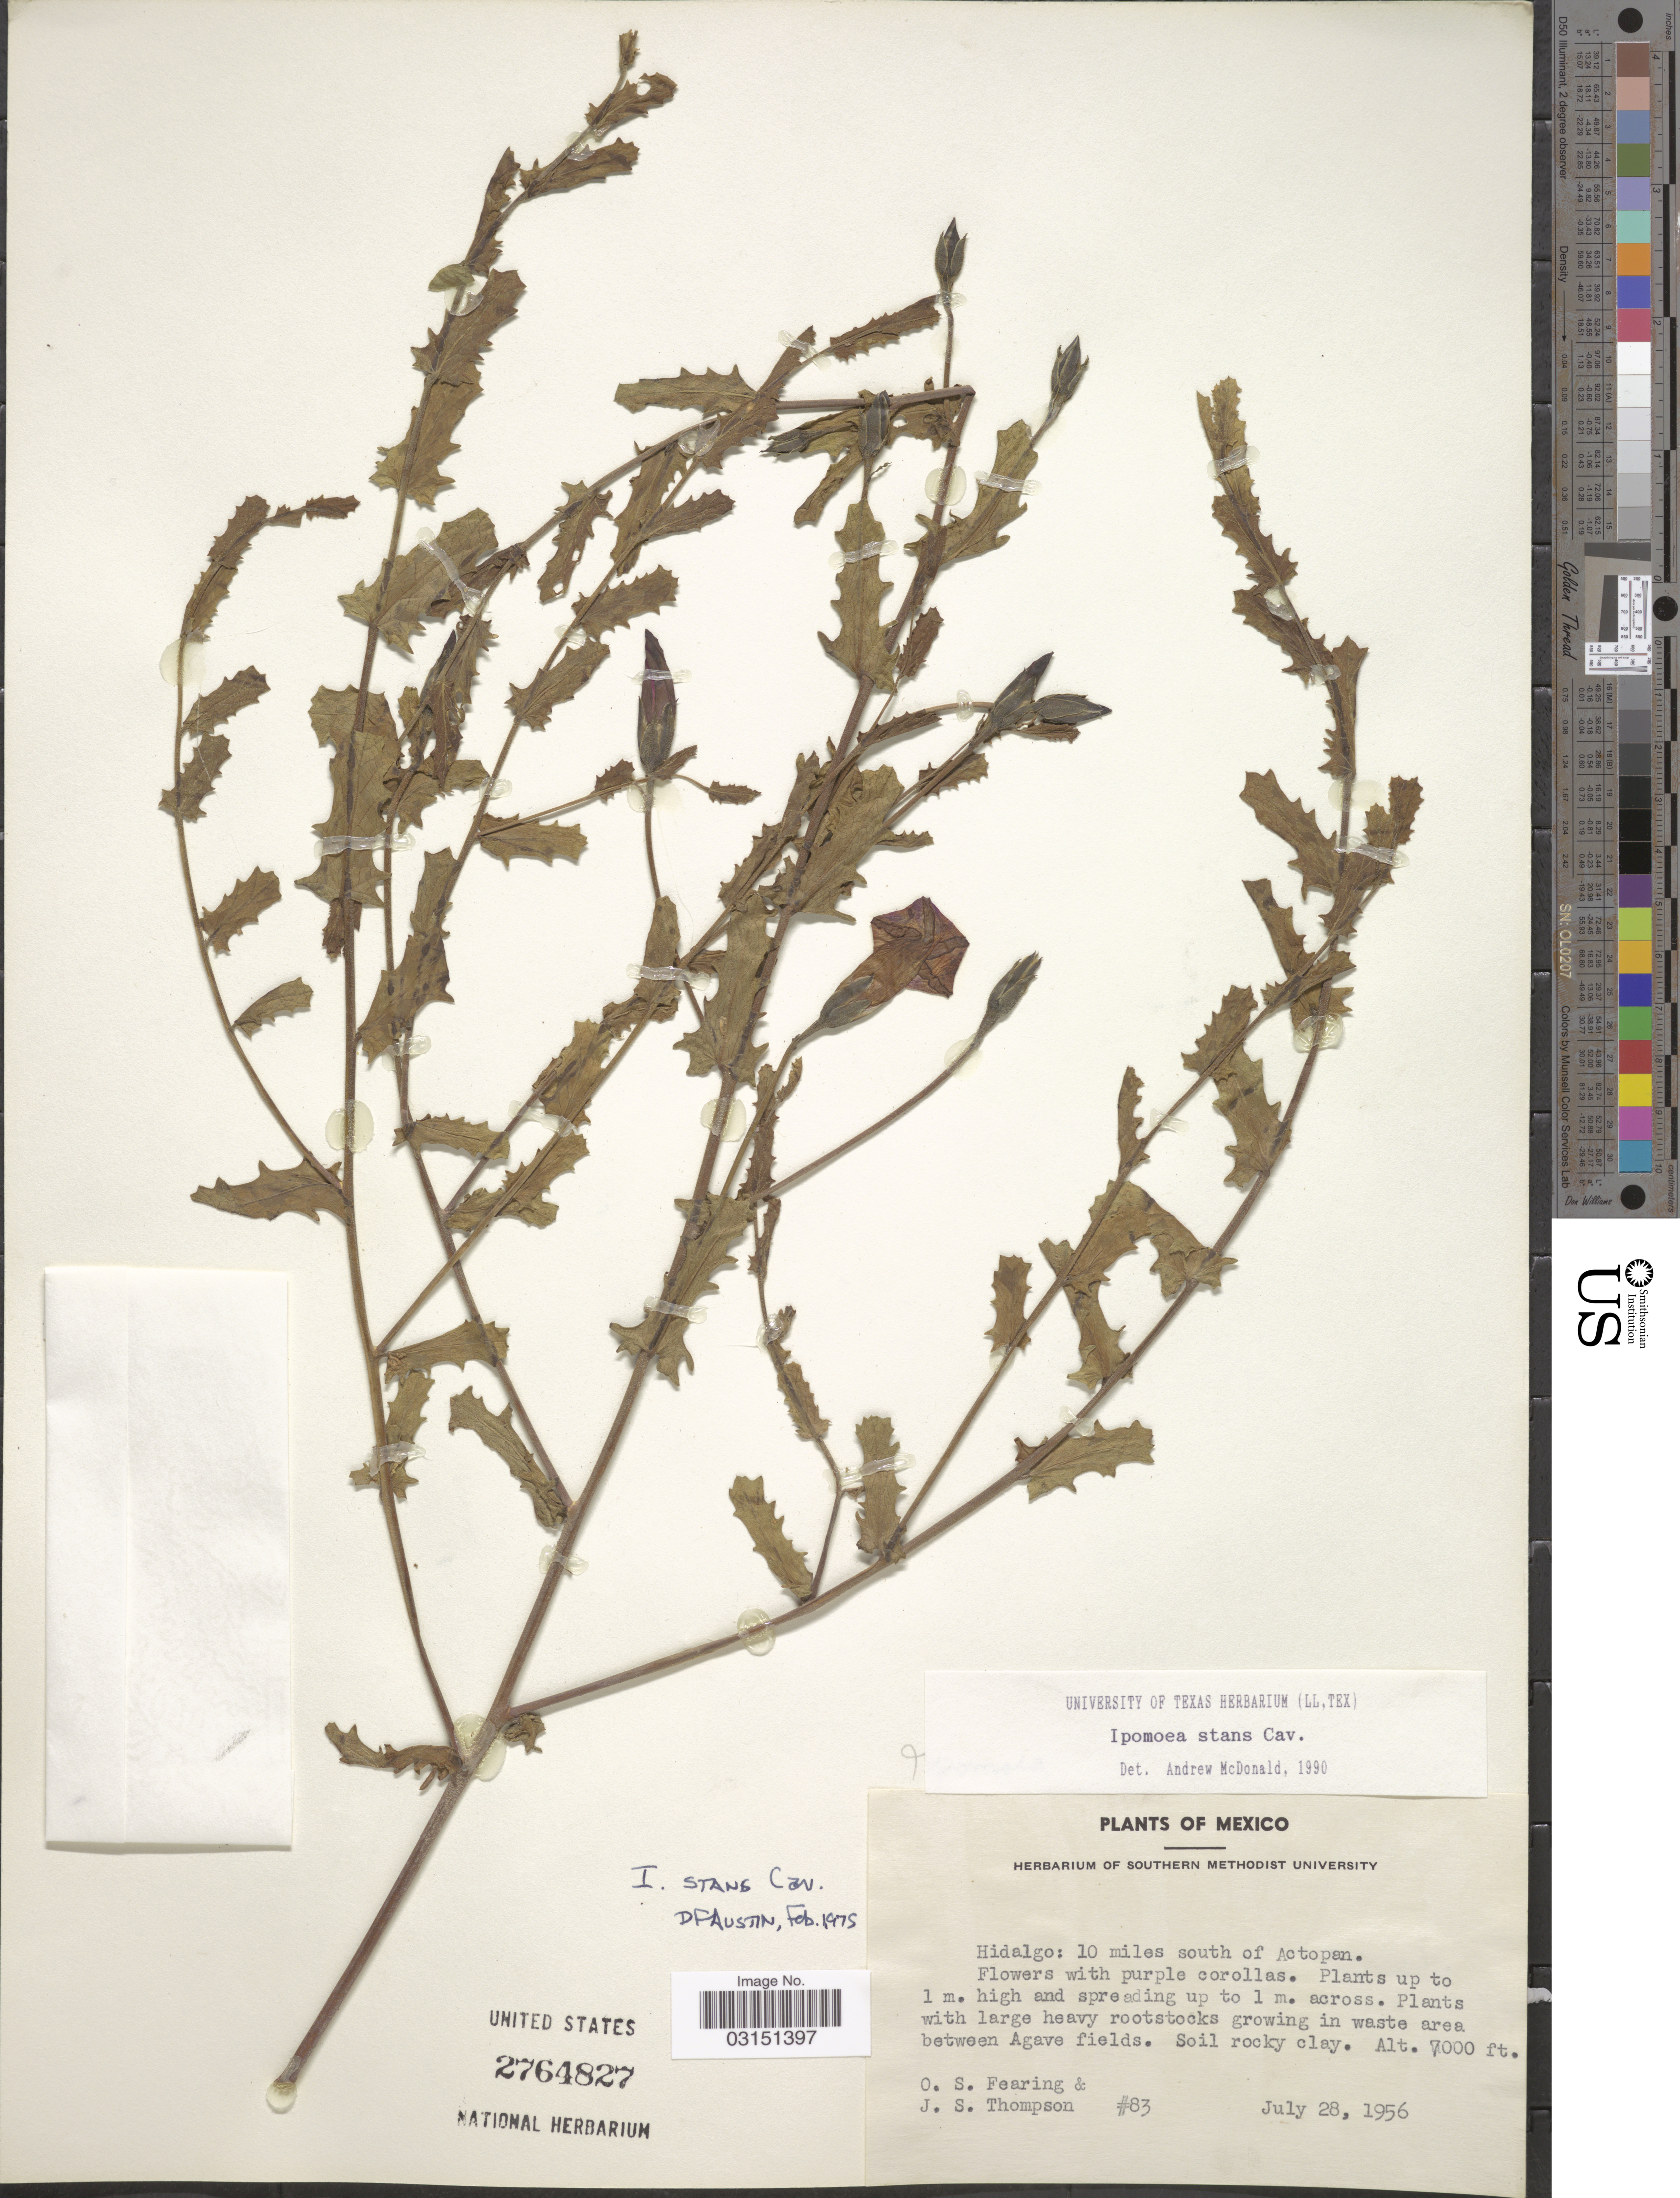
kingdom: Plantae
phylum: Tracheophyta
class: Magnoliopsida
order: Solanales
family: Convolvulaceae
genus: Ipomoea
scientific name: Ipomoea stans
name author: Cav.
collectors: O. S. Fearing & J. S. Thompson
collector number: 83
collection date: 1956-07-28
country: Mexico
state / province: Hidalgo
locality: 10 miles south of Actopan. Easte areas between Agave fields.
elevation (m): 2134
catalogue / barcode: US 2764827